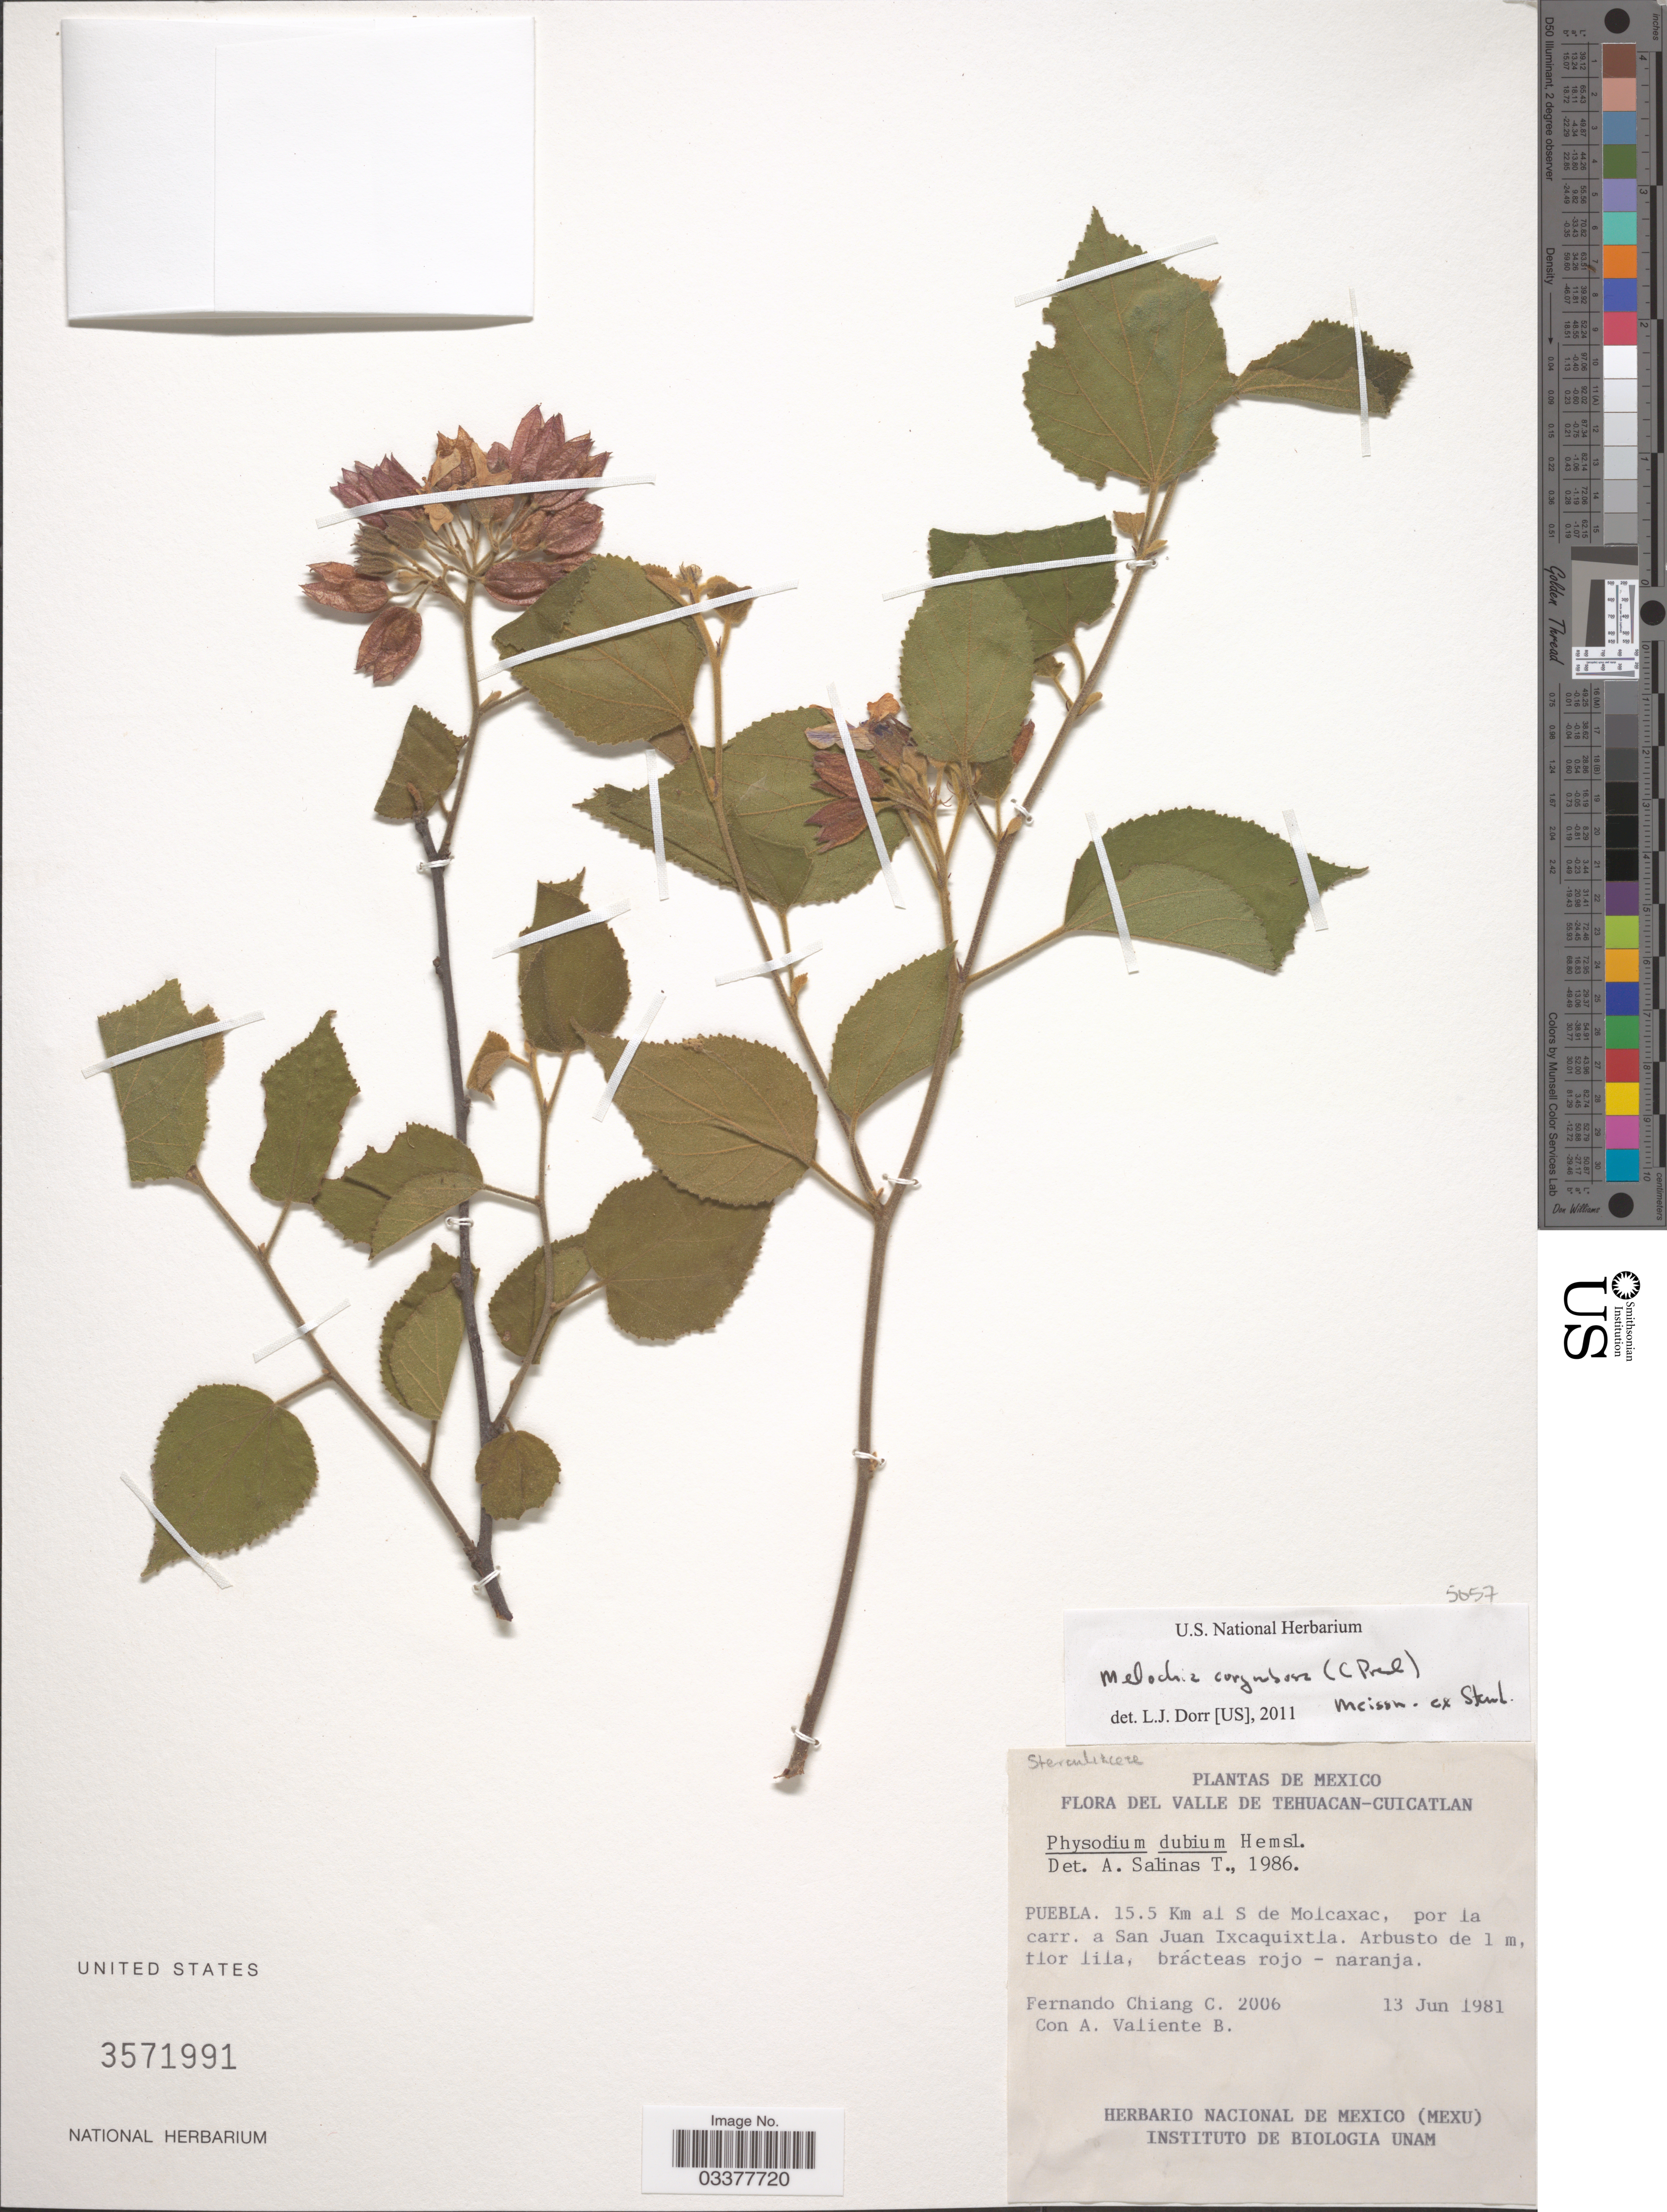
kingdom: Plantae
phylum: Tracheophyta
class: Magnoliopsida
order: Malvales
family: Malvaceae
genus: Melochia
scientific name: Melochia corymbosa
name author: (C. Presl) Meissn. ex Steud.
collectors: F. Chiang C. & A. Valiente B.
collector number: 2006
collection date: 1981-06-13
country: Mexico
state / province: Puebla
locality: Valle de Tehuacan-Cuicatlan. 15.5 Km al S de Molcaxac, por la carr. a San Juan Ixcaquixtla.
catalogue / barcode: US 3571991